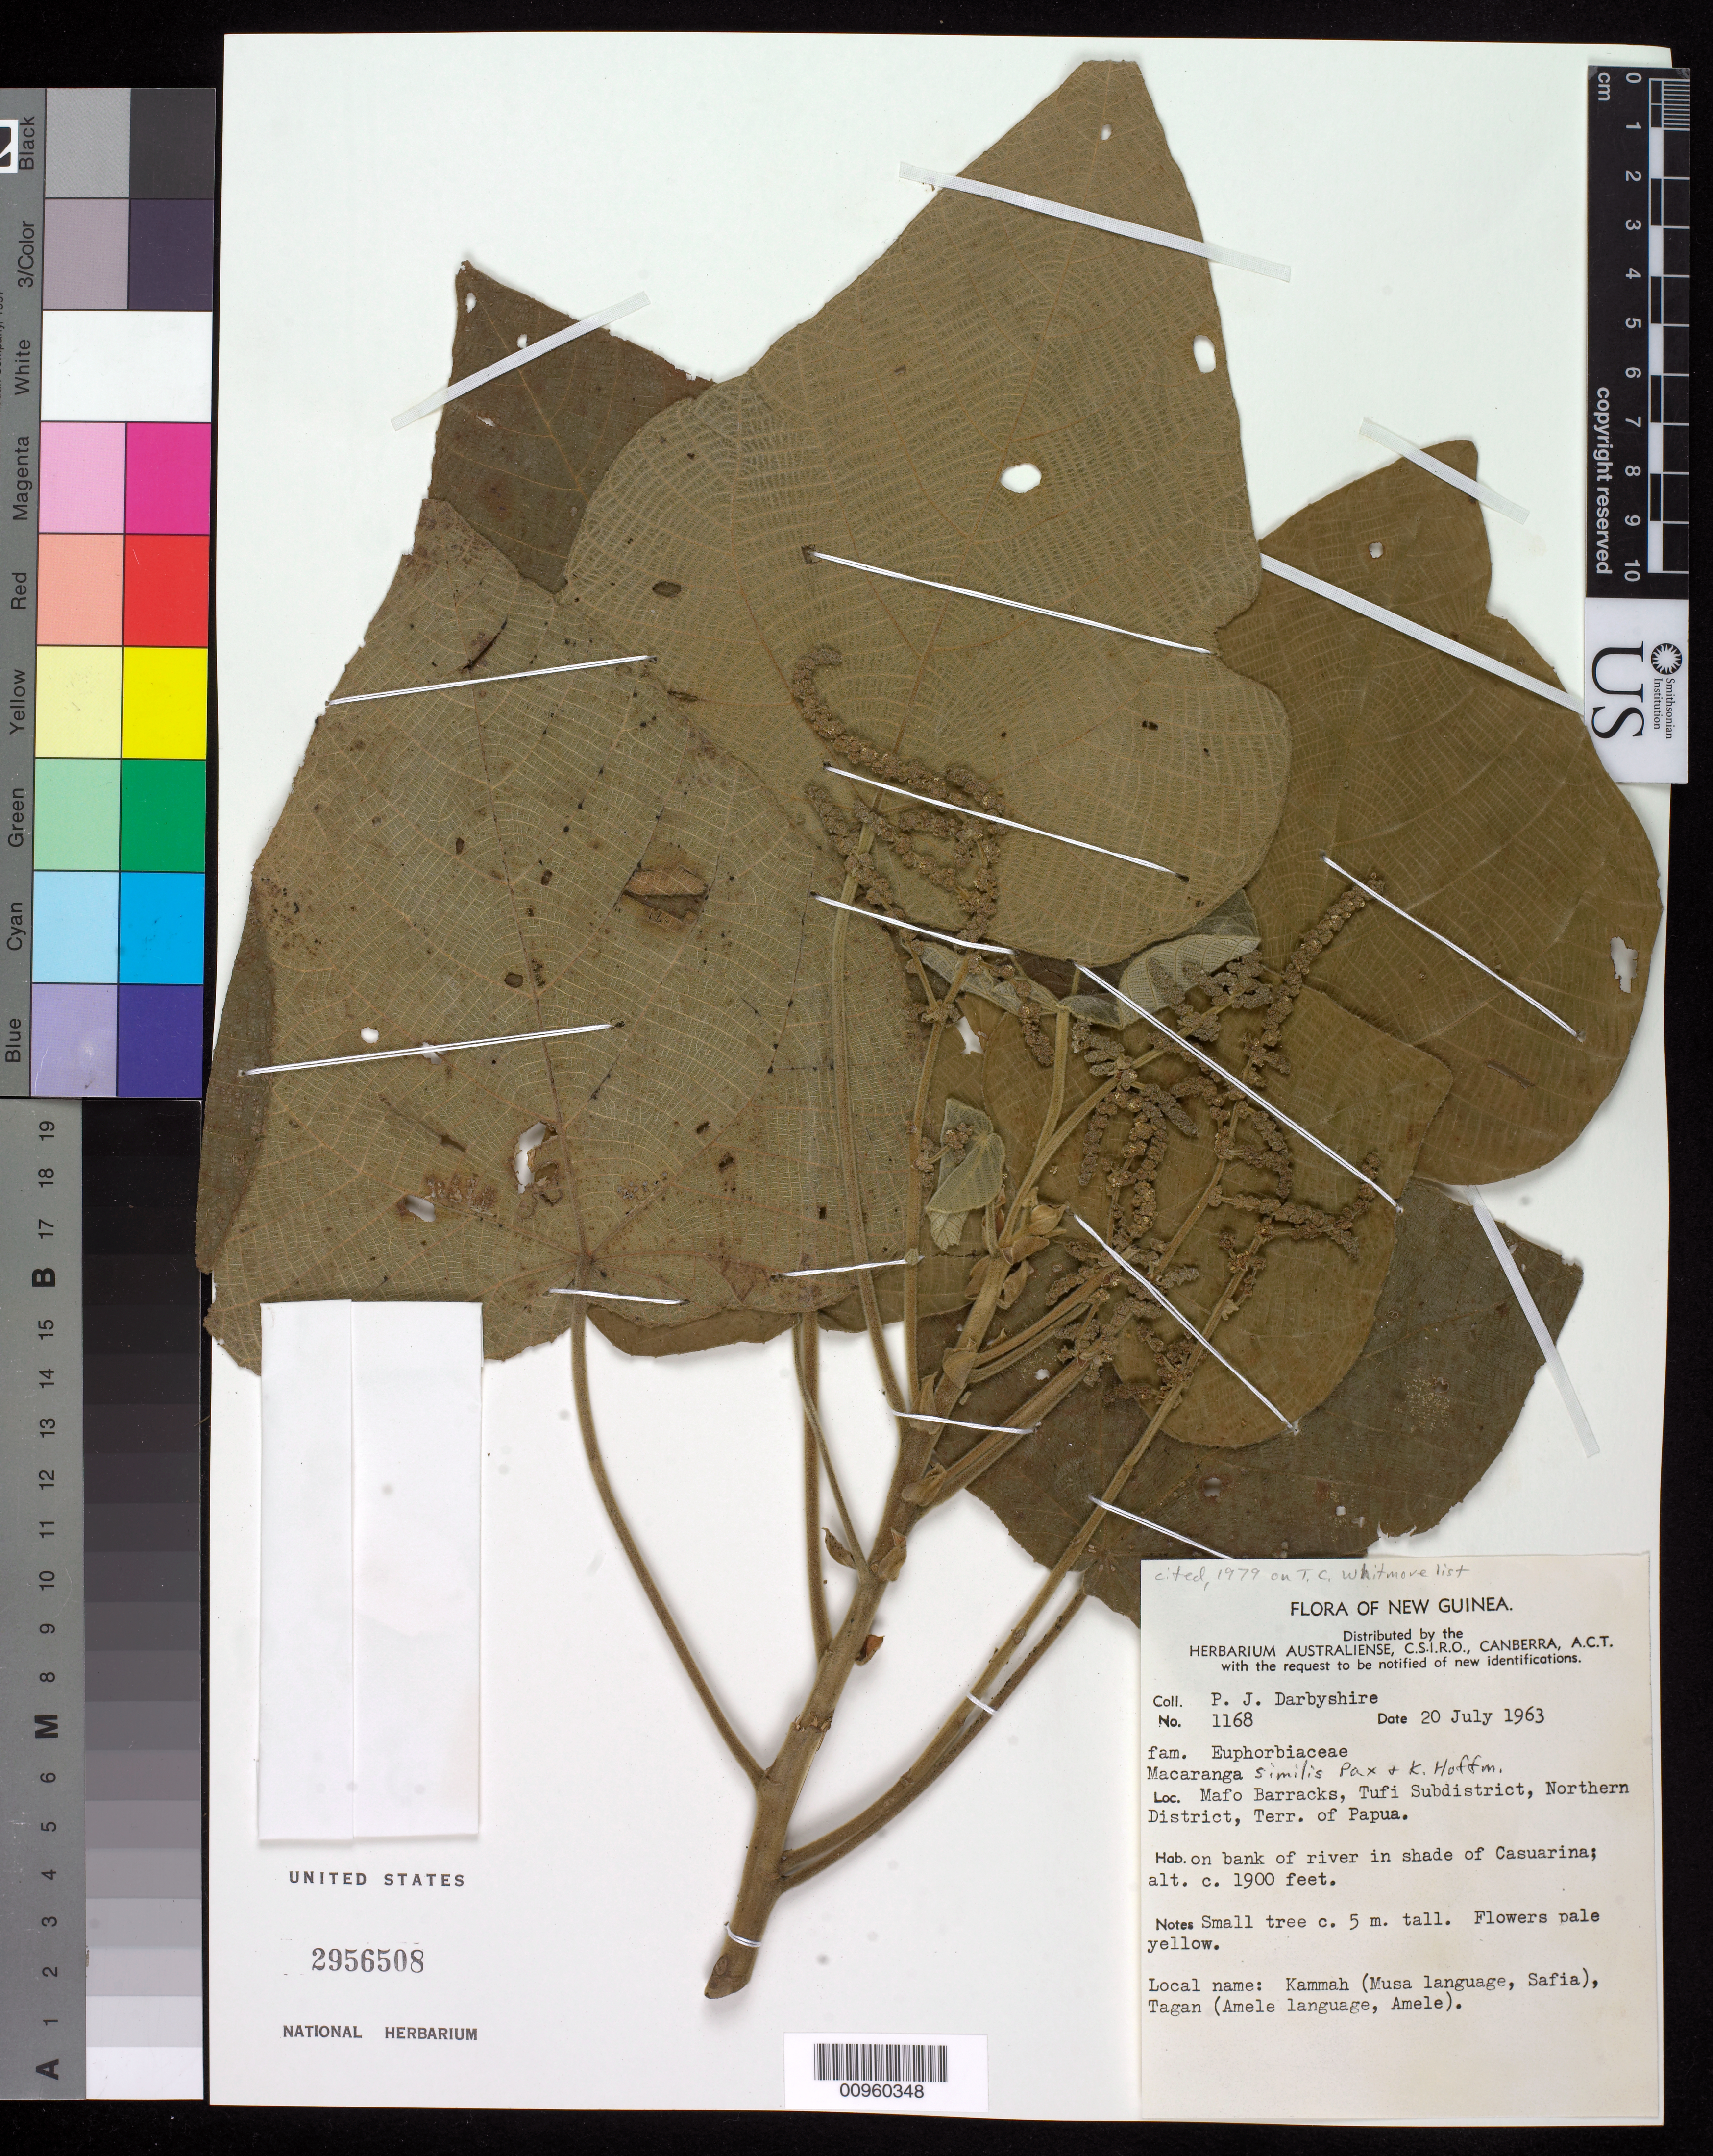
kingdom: Plantae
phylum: Tracheophyta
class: Magnoliopsida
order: Malpighiales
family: Euphorbiaceae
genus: Macaranga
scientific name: Macaranga similis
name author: Pax & K. Hoffm.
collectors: P. Darbyshire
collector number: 1168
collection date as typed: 20 Jul 1963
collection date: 1963-07-20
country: Papua New Guinea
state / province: Northern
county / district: Tufi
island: New Guinea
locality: Papua, Mafo Barracks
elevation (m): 579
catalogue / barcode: US 2956508